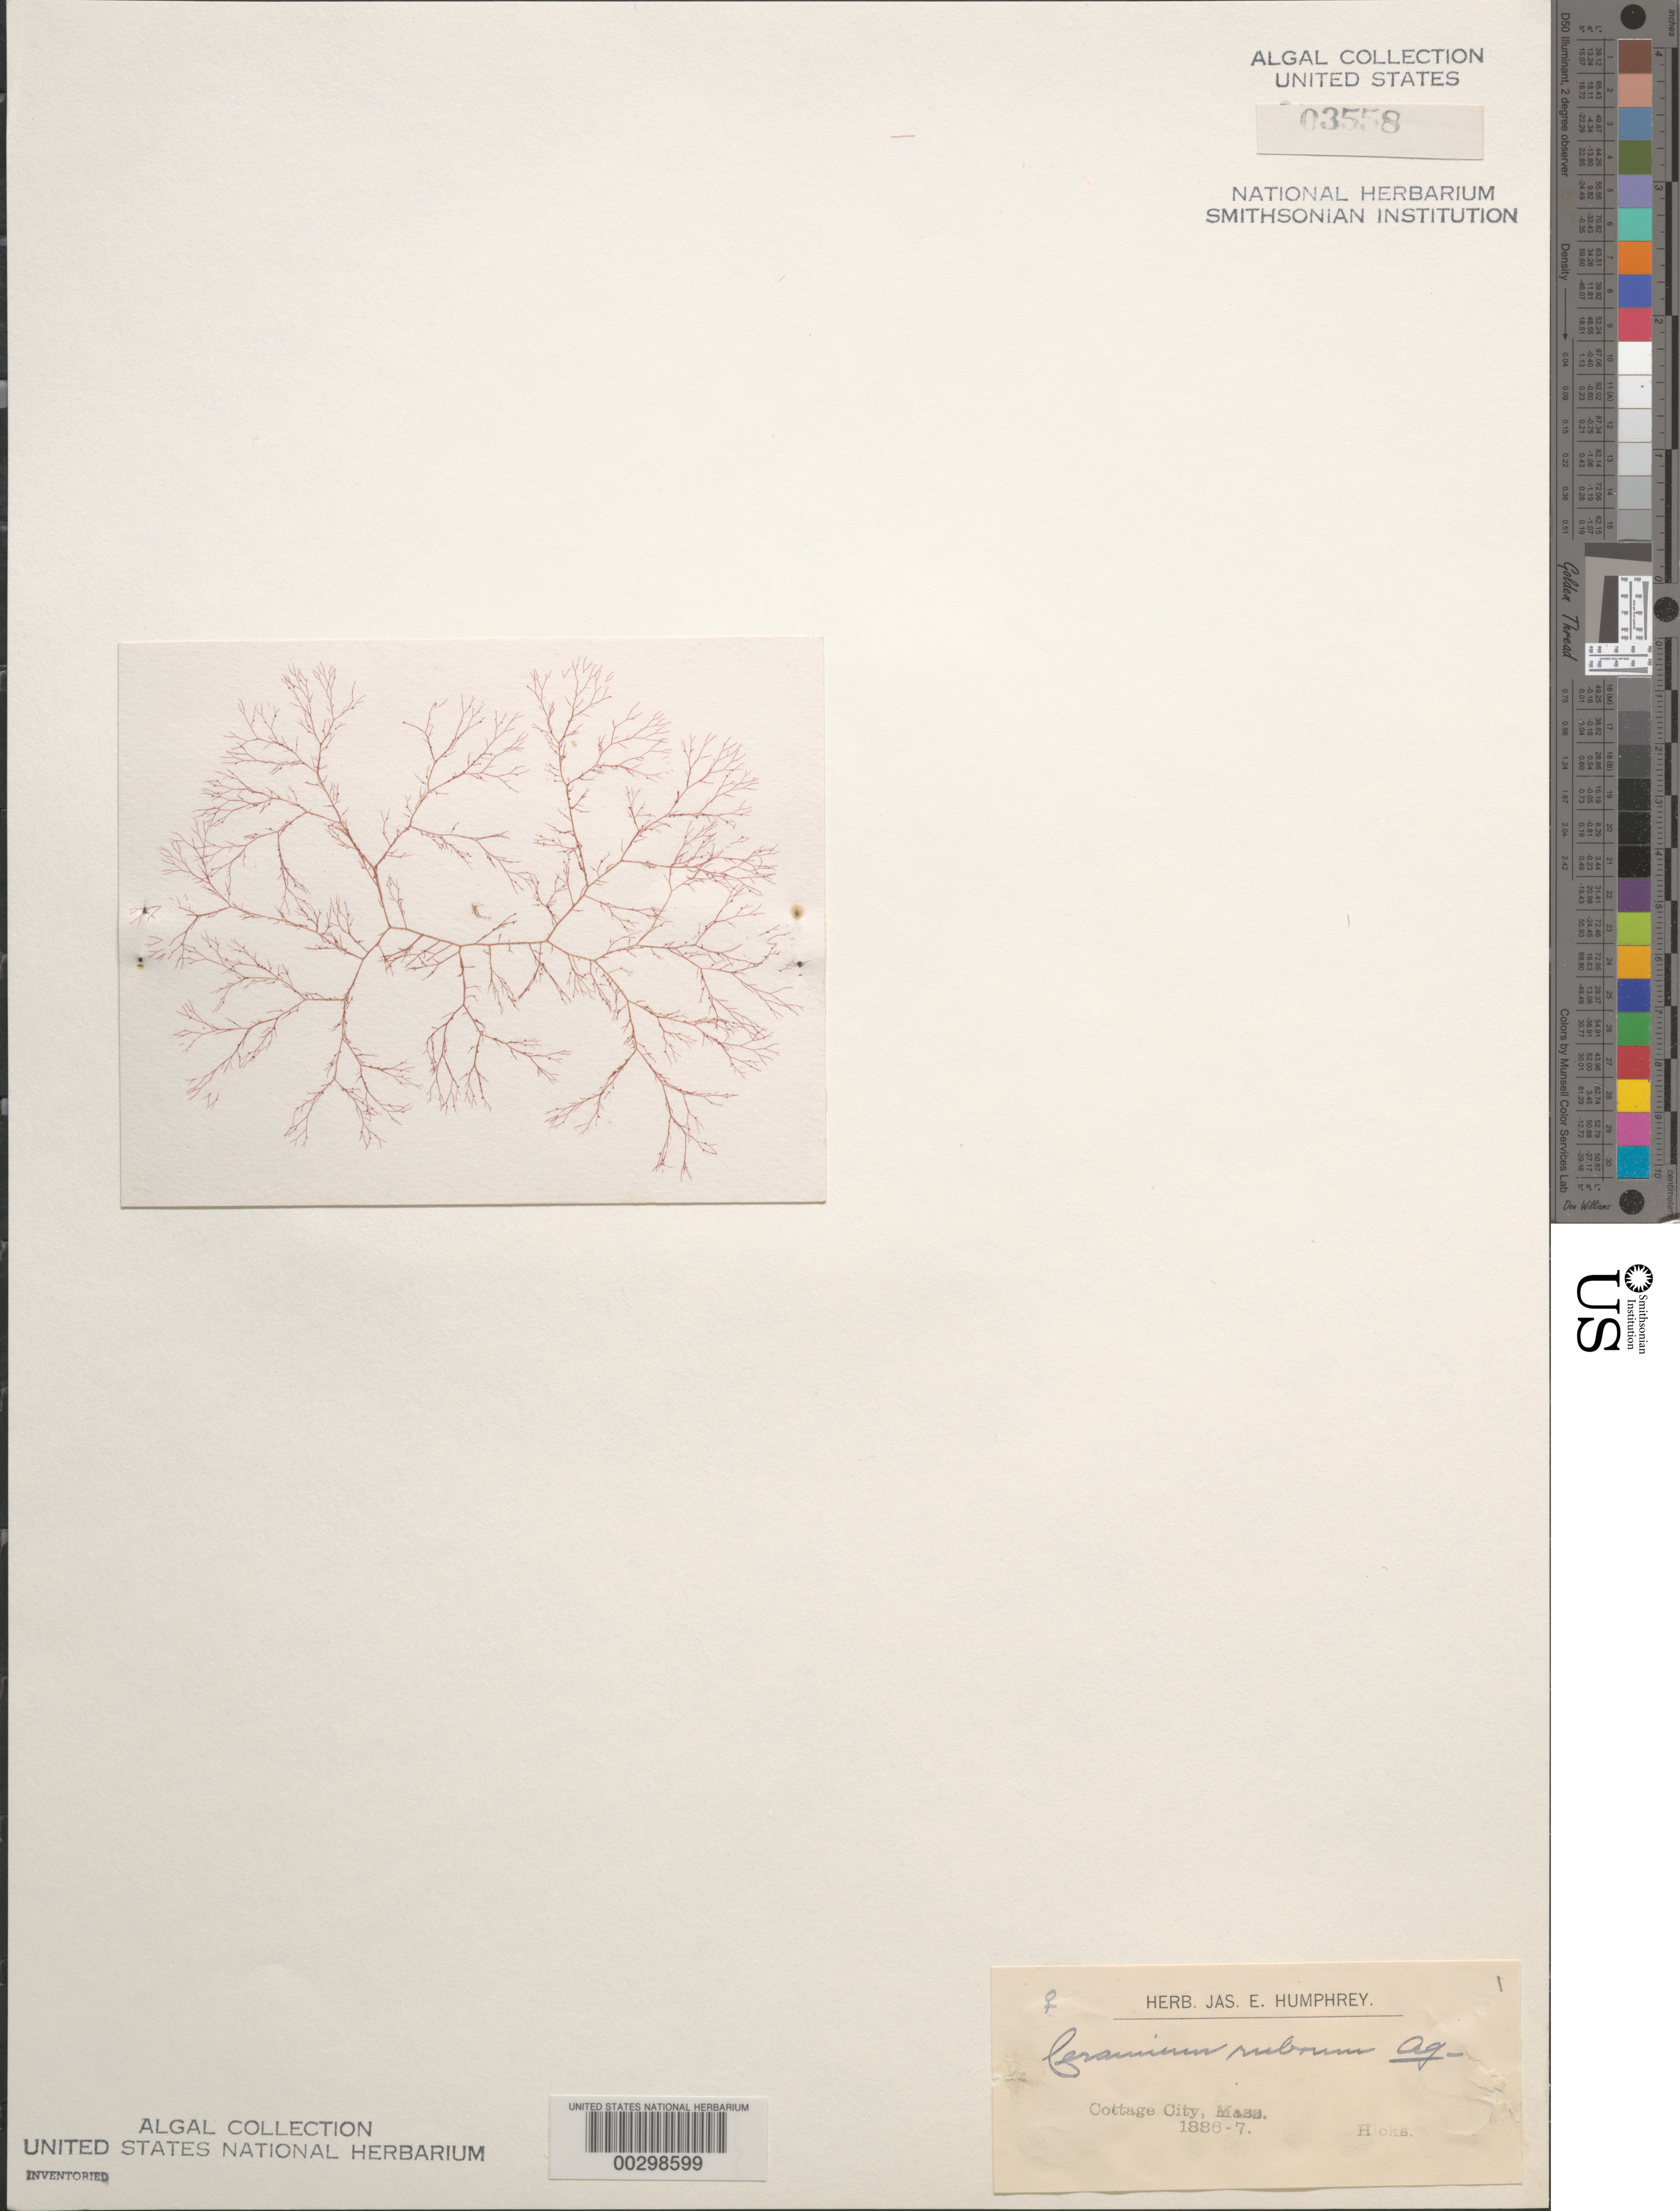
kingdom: Plantae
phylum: Rhodophyta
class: Florideophyceae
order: Ceramiales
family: Ceramiaceae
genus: Ceramium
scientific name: Ceramium rubrum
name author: C. Agardh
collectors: -. Hicks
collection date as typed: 1886 to -- --- 1887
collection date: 1886/1887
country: United States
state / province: Massachusetts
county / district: Dukes County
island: Martha's Vineyard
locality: Cottage City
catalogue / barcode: US 3558